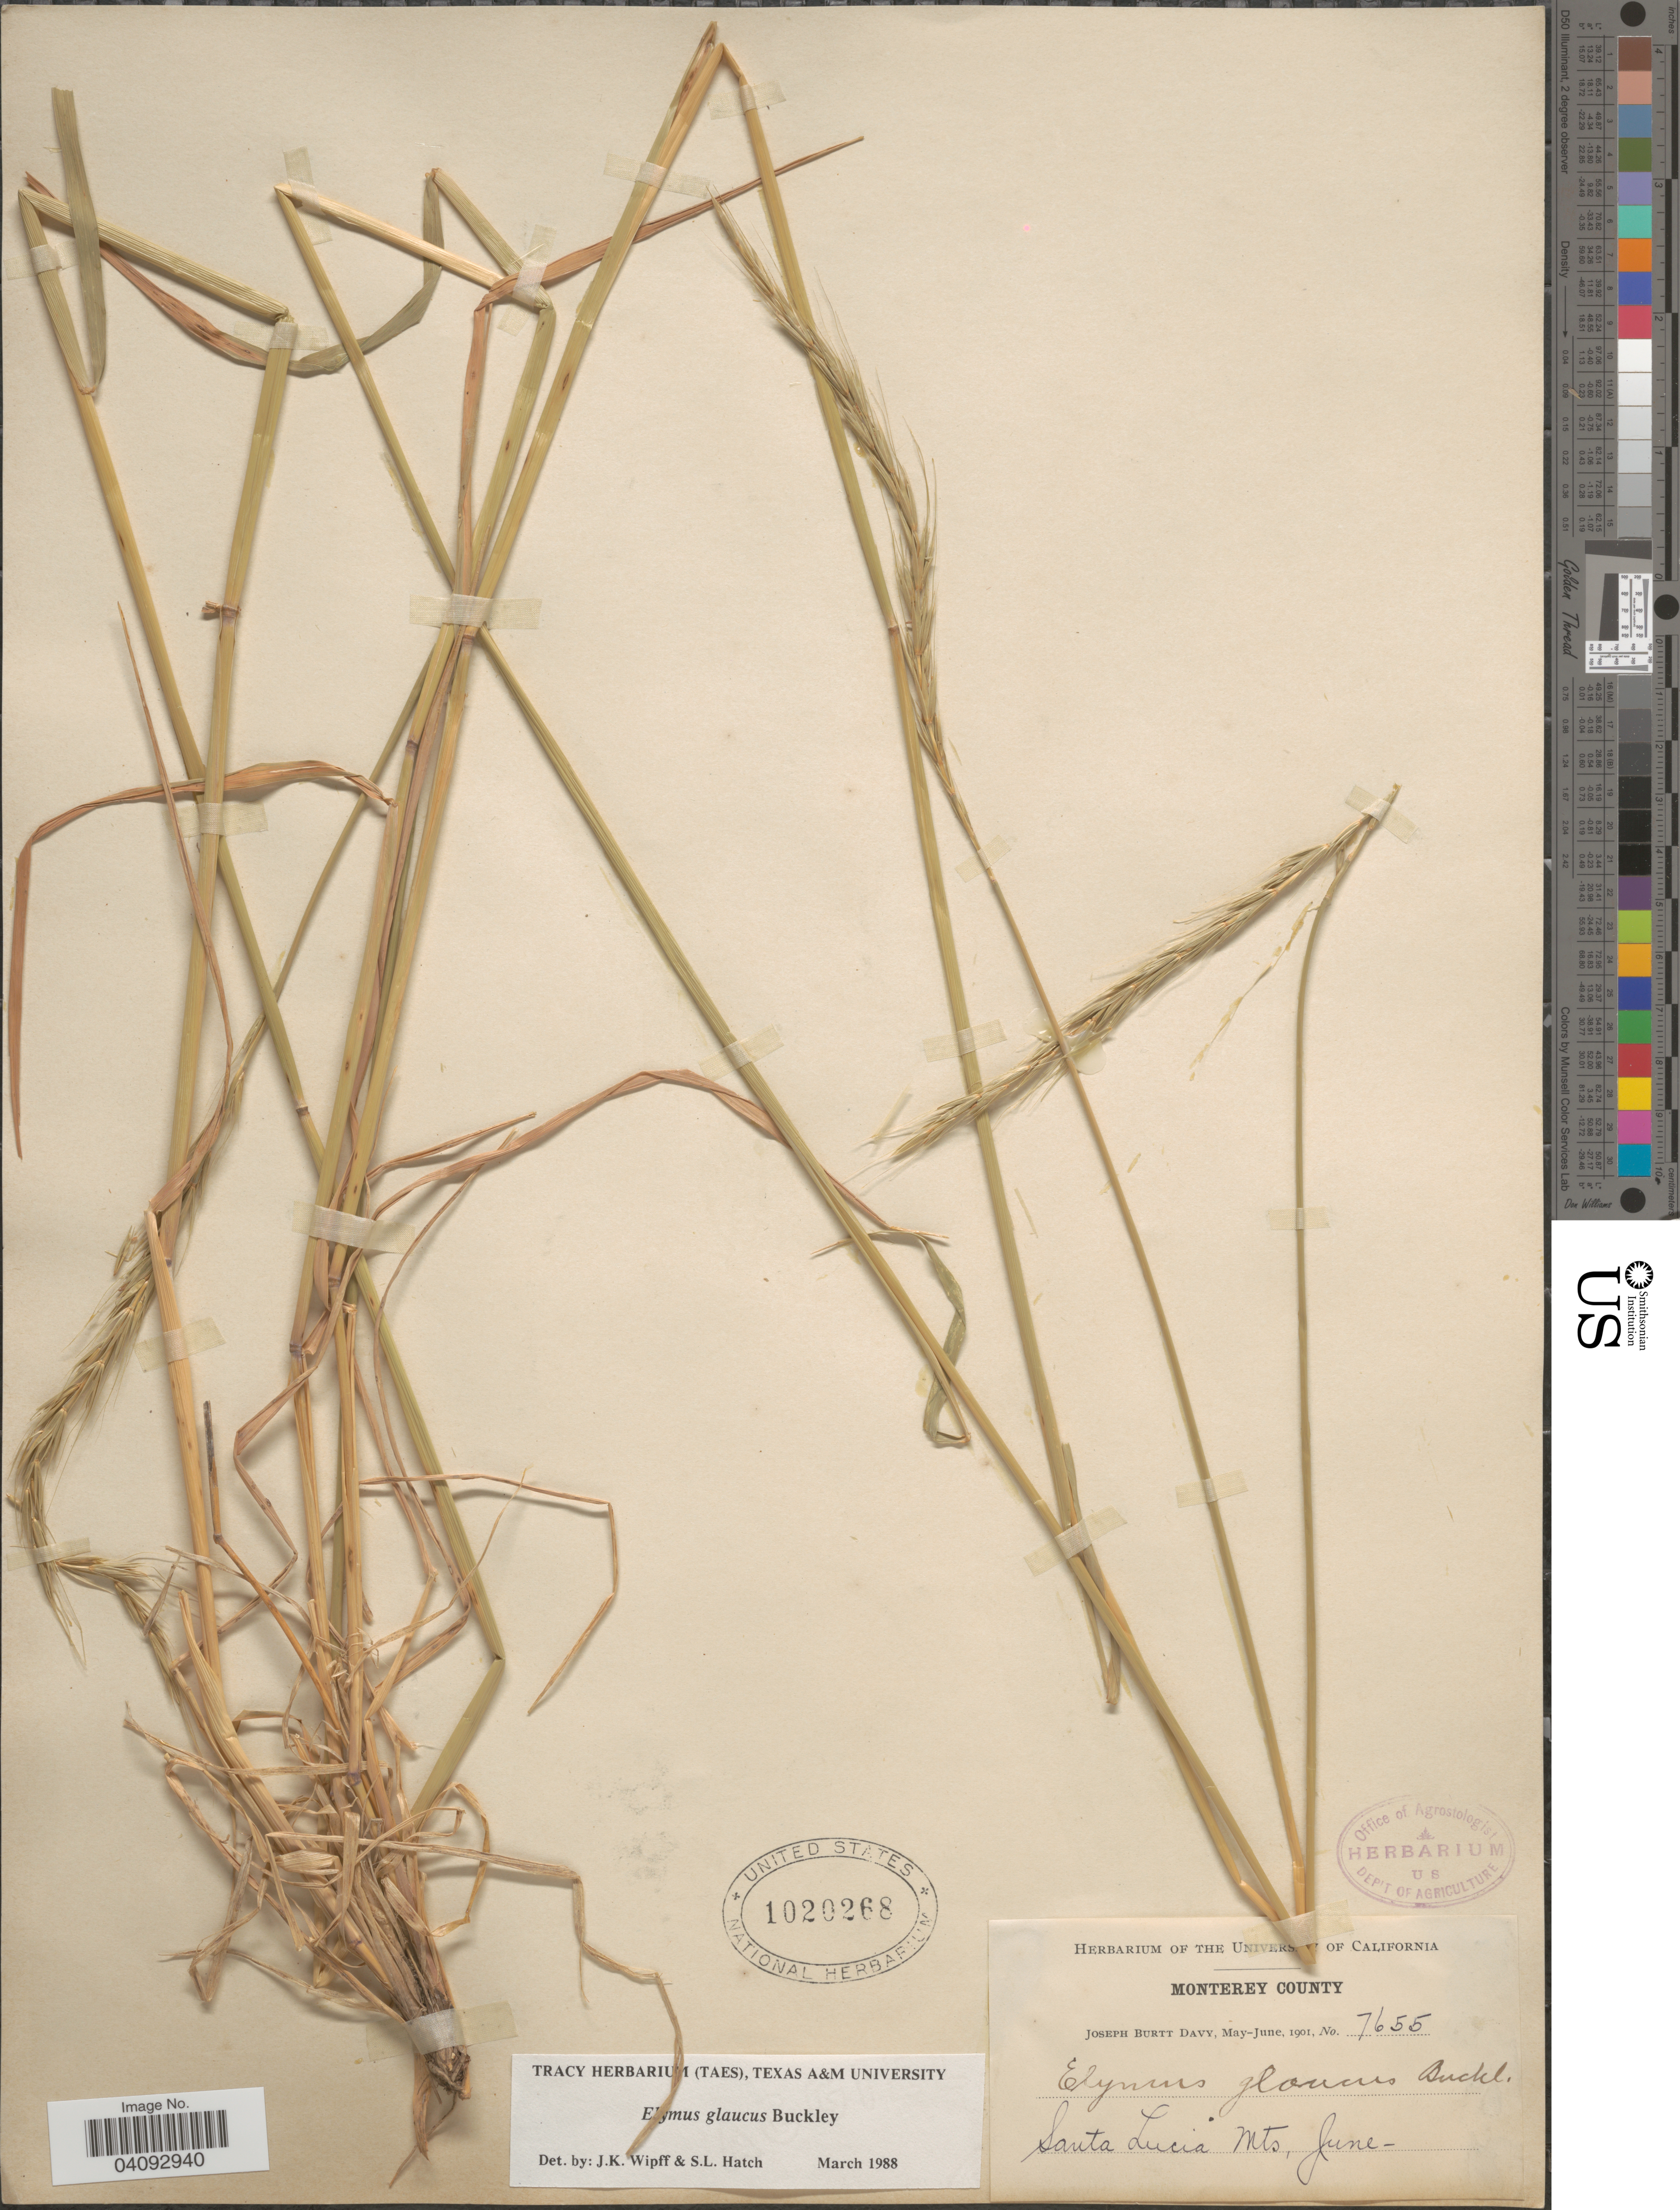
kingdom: Plantae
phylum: Tracheophyta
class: Liliopsida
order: Poales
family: Poaceae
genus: Elymus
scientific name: Elymus glaucus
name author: Buckley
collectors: J. Burtt Davy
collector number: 7655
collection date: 1901-05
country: United States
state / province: California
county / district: Monterey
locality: Monterey County. Santa Lucia Mts.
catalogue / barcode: US 1020268